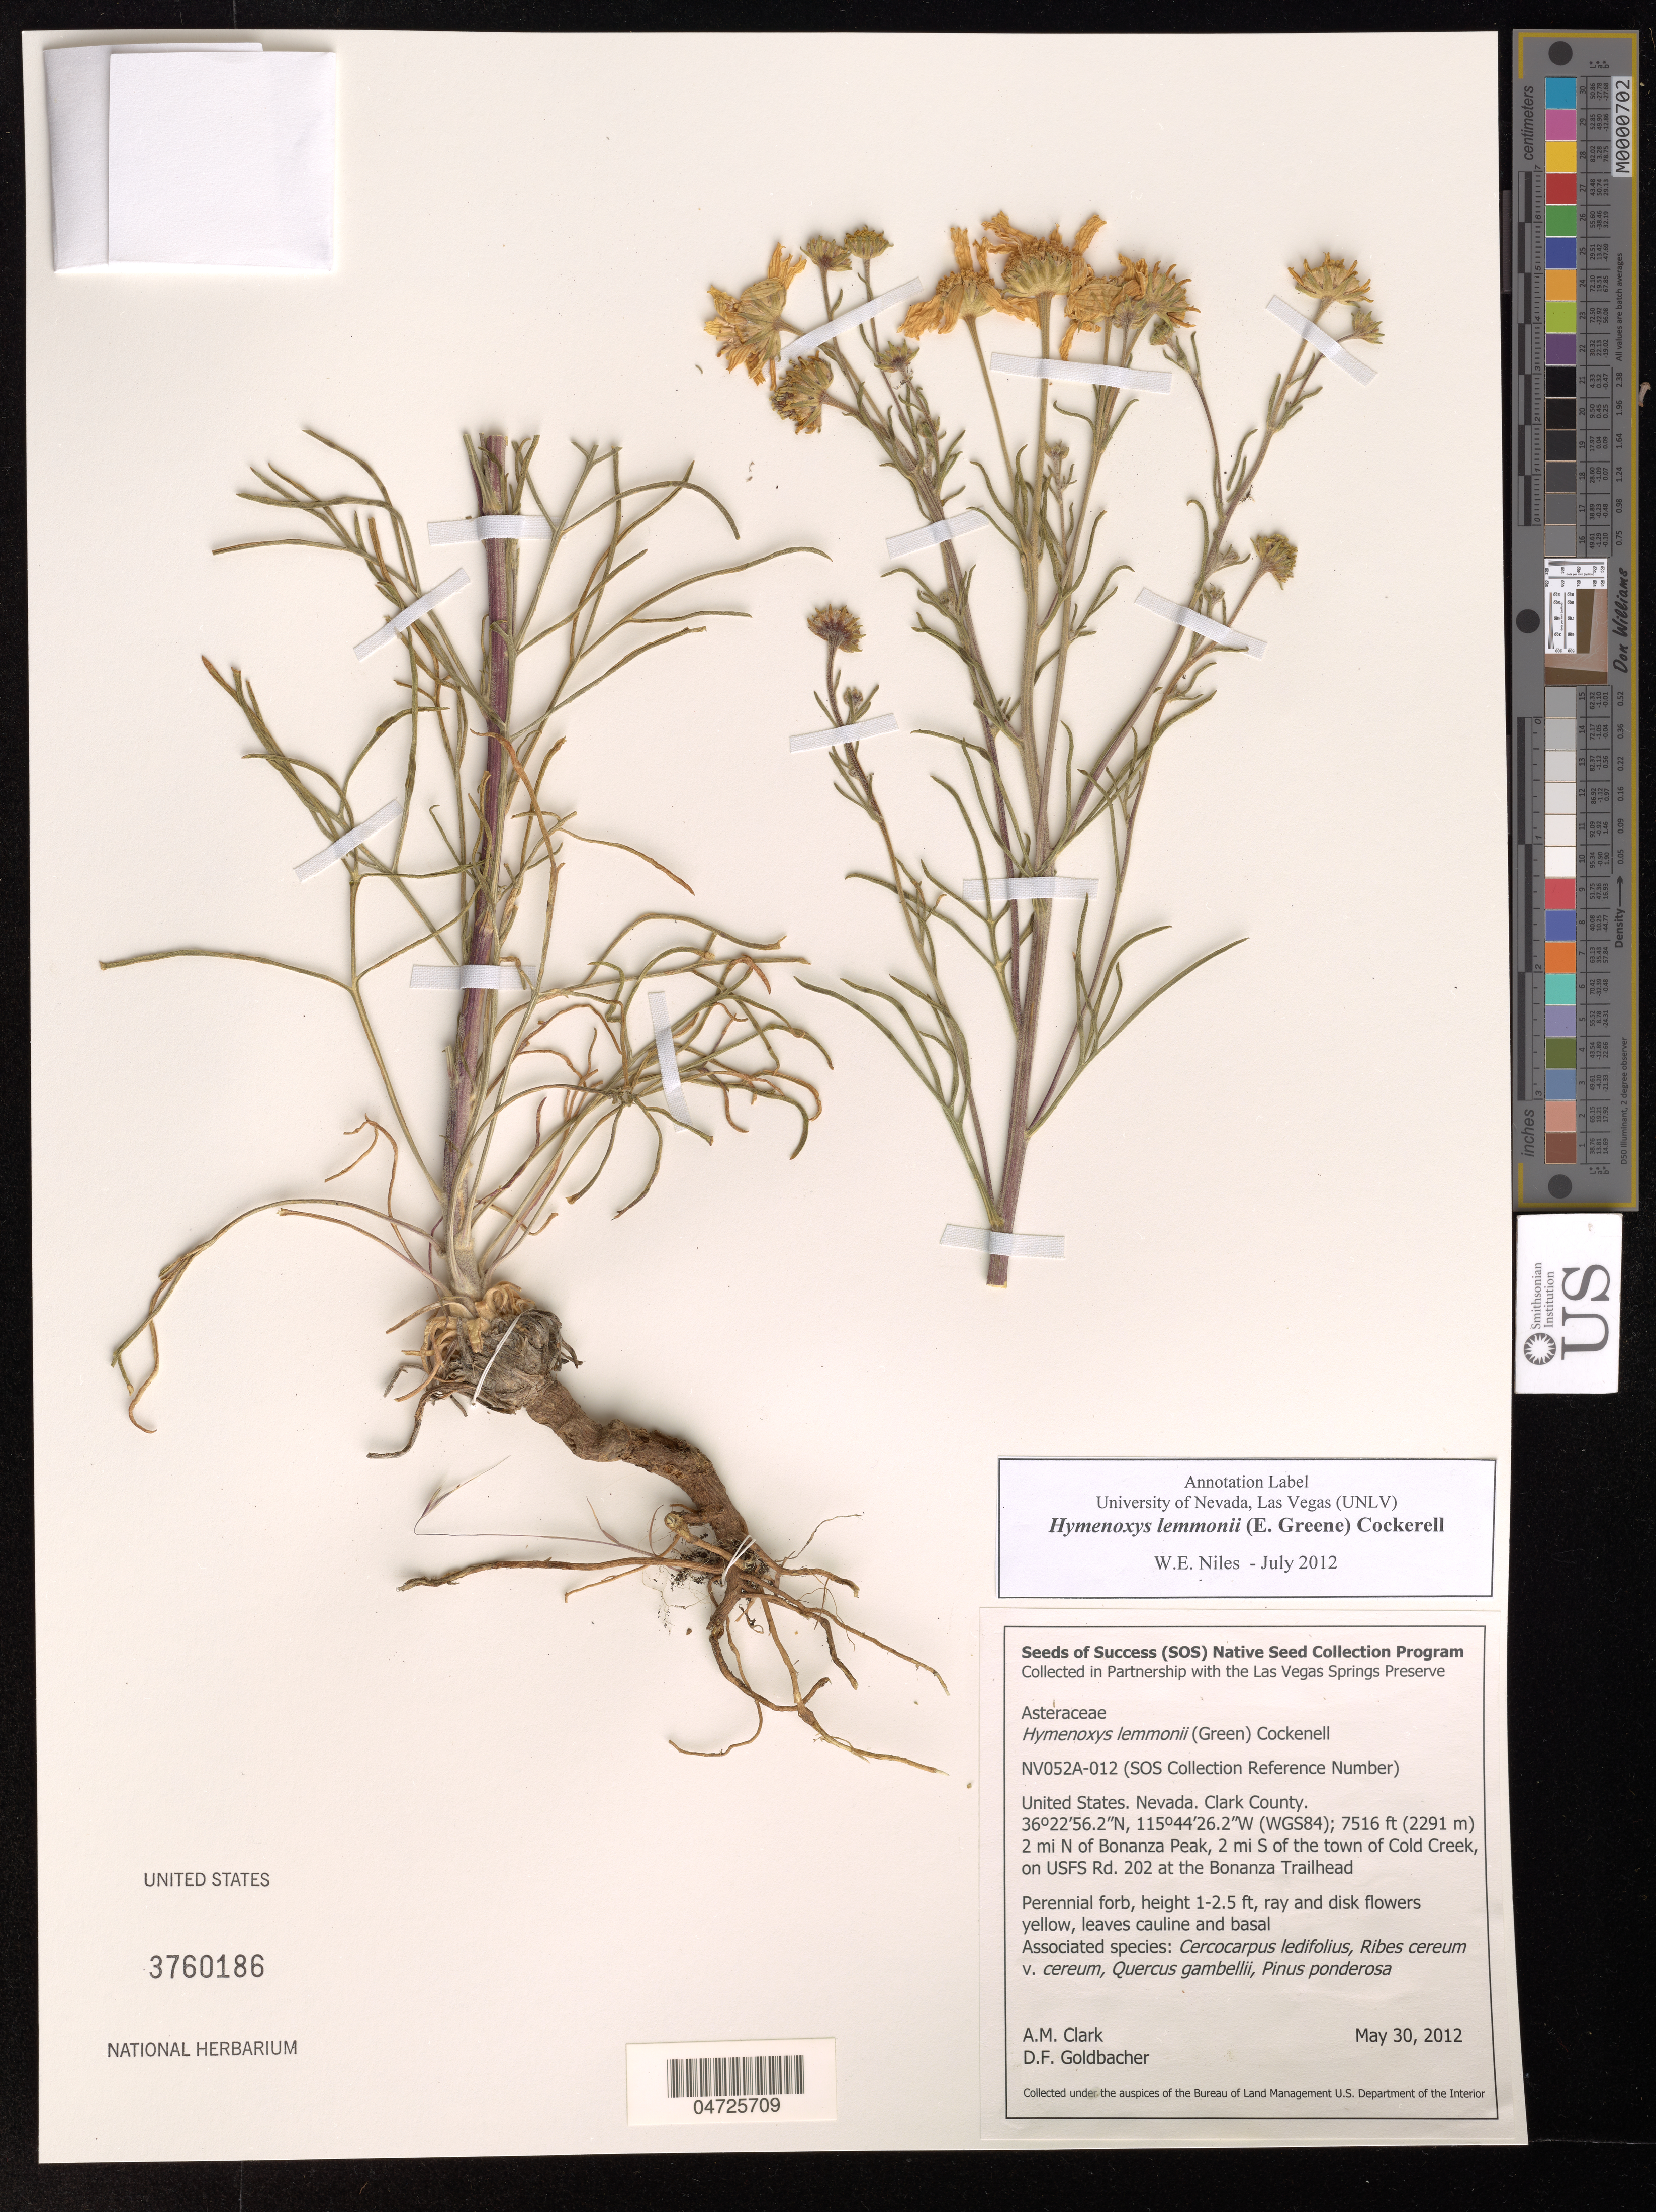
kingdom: Plantae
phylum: Tracheophyta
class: Magnoliopsida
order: Asterales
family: Asteraceae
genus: Hymenoxys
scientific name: Hymenoxys lemmonii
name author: (Greene) Cockerell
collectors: A. Clark & D. Goldbacher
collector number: NV052A-012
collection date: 2012-05-30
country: United States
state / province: Nevada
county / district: Clark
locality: Clark County. (WGS84); 2 mi N of Bonanza Peak, 2 mi S of the town of Cold Creek, on USFS Rd. 202 at the Bonanza Trailhead.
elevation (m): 2291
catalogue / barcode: US 3760186